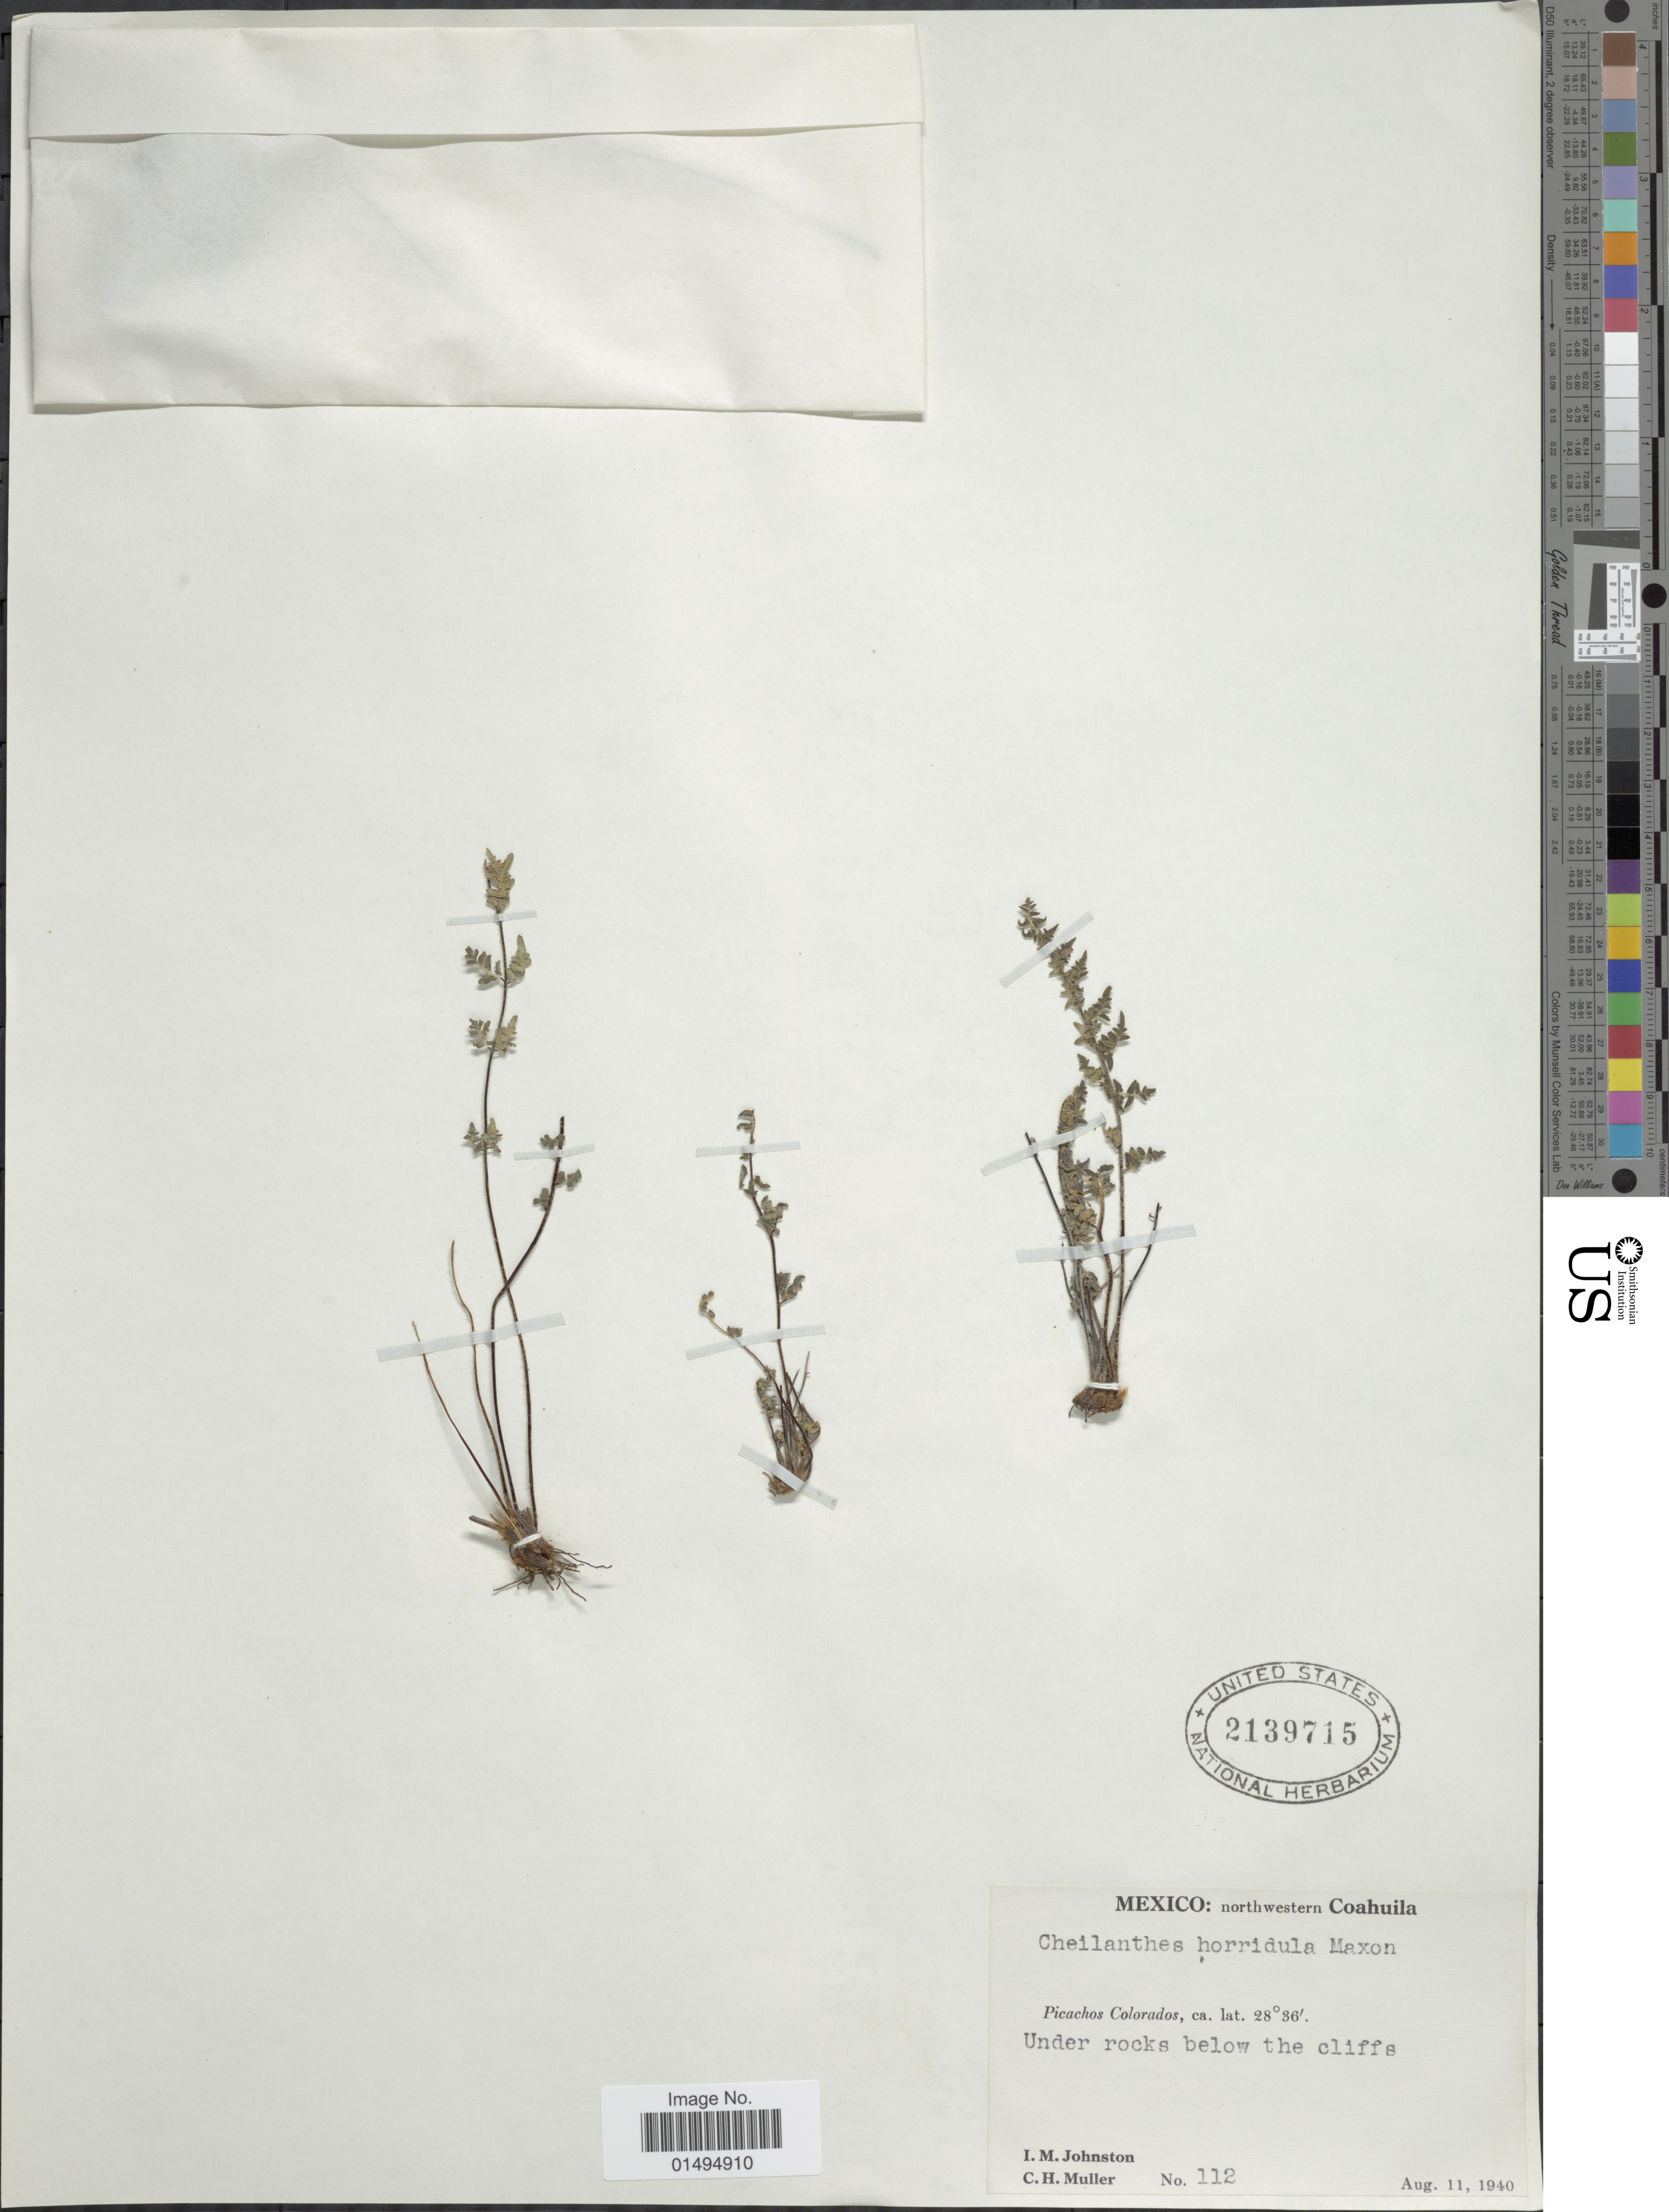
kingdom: Plantae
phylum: Tracheophyta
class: Polypodiopsida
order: Polypodiales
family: Pteridaceae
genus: Myriopteris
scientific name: Myriopteris scabra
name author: (C. Chr.) Grusz & Windham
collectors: I.M. Johnston & C. H. Müller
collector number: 112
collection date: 1940-08-11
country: Mexico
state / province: Coahuila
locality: Northwestern Coahuila, Picachos Colorados, under rocks below the cliffs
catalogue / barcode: US 2139715